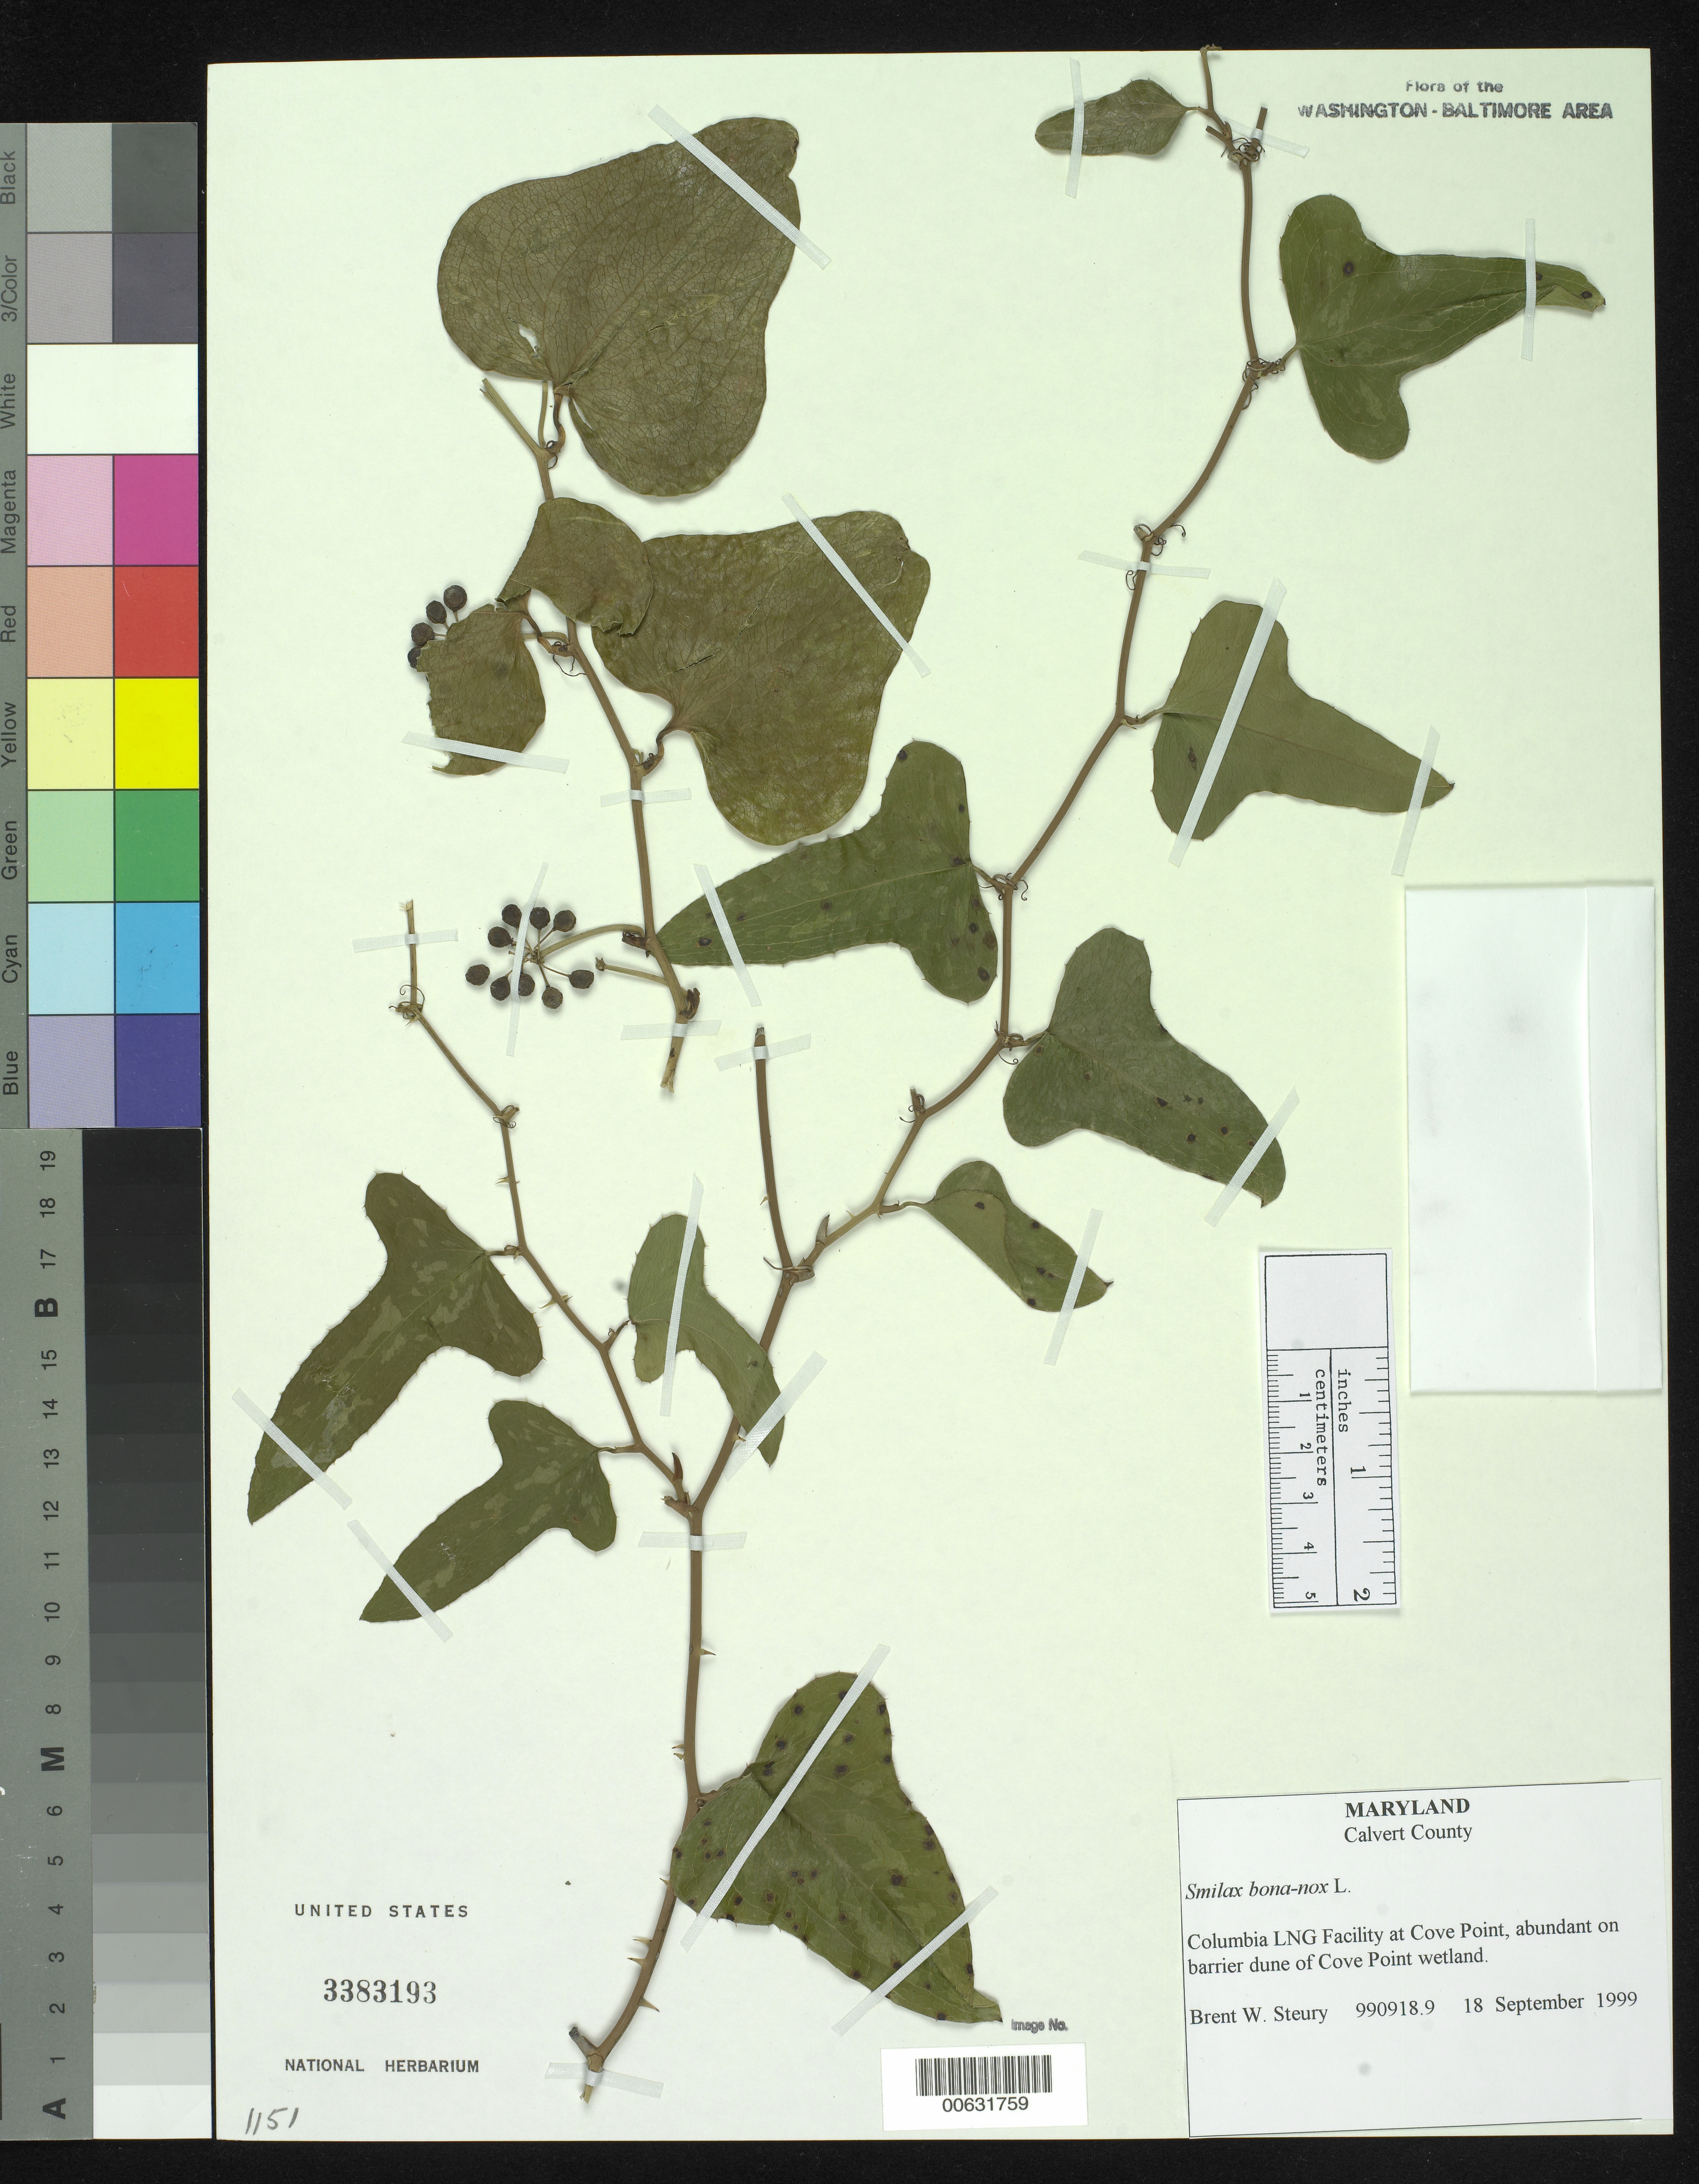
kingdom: Plantae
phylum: Tracheophyta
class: Liliopsida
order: Liliales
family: Smilacaceae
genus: Smilax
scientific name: Smilax bona-nox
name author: L.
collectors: B. Steury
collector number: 990918.9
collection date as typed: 18 Sep 1999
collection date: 1999-09-18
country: United States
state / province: Maryland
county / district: Calvert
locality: Columbia Long Facility at Cove Point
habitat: On barrier dune of Cove Point wetland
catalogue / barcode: US 3383193